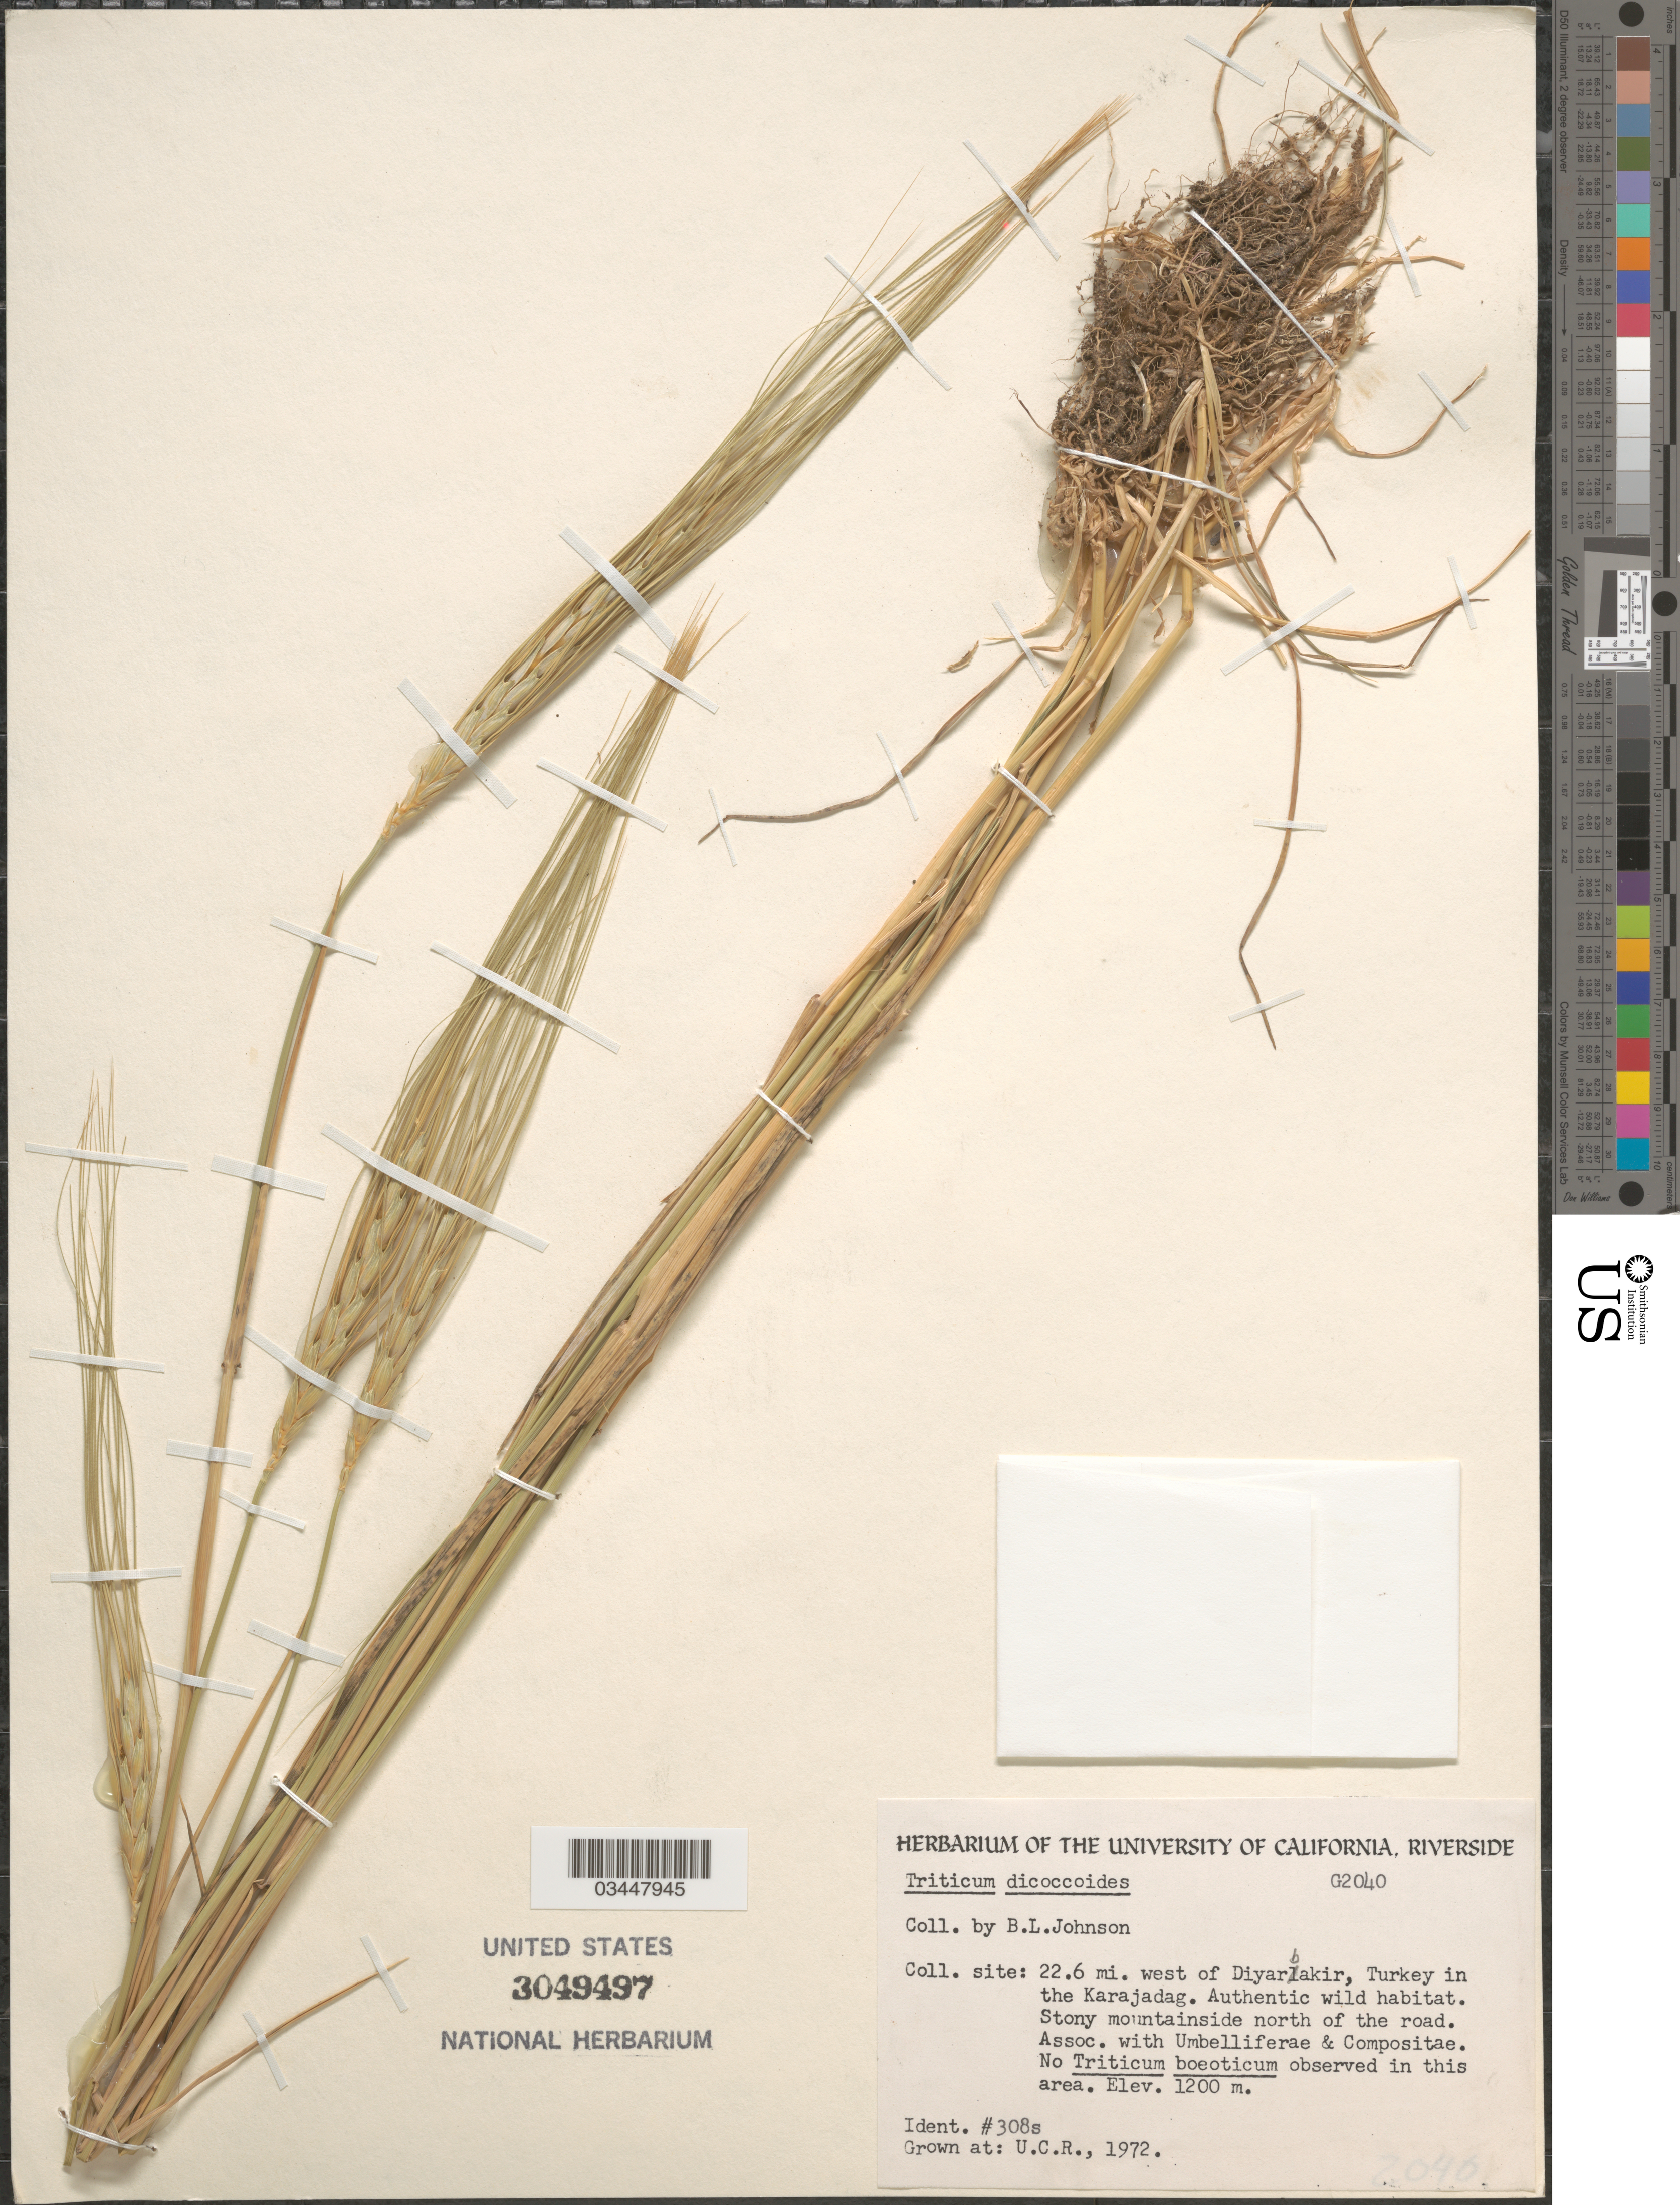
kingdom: Plantae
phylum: Tracheophyta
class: Liliopsida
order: Poales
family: Poaceae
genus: Triticum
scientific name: Triticum dicoccoides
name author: (Körn.) Körn. ex Schweinf.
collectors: ex herb. Univ. of California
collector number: G2040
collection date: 1972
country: United States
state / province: California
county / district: Riverside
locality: U.C.R.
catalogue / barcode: US 3049497